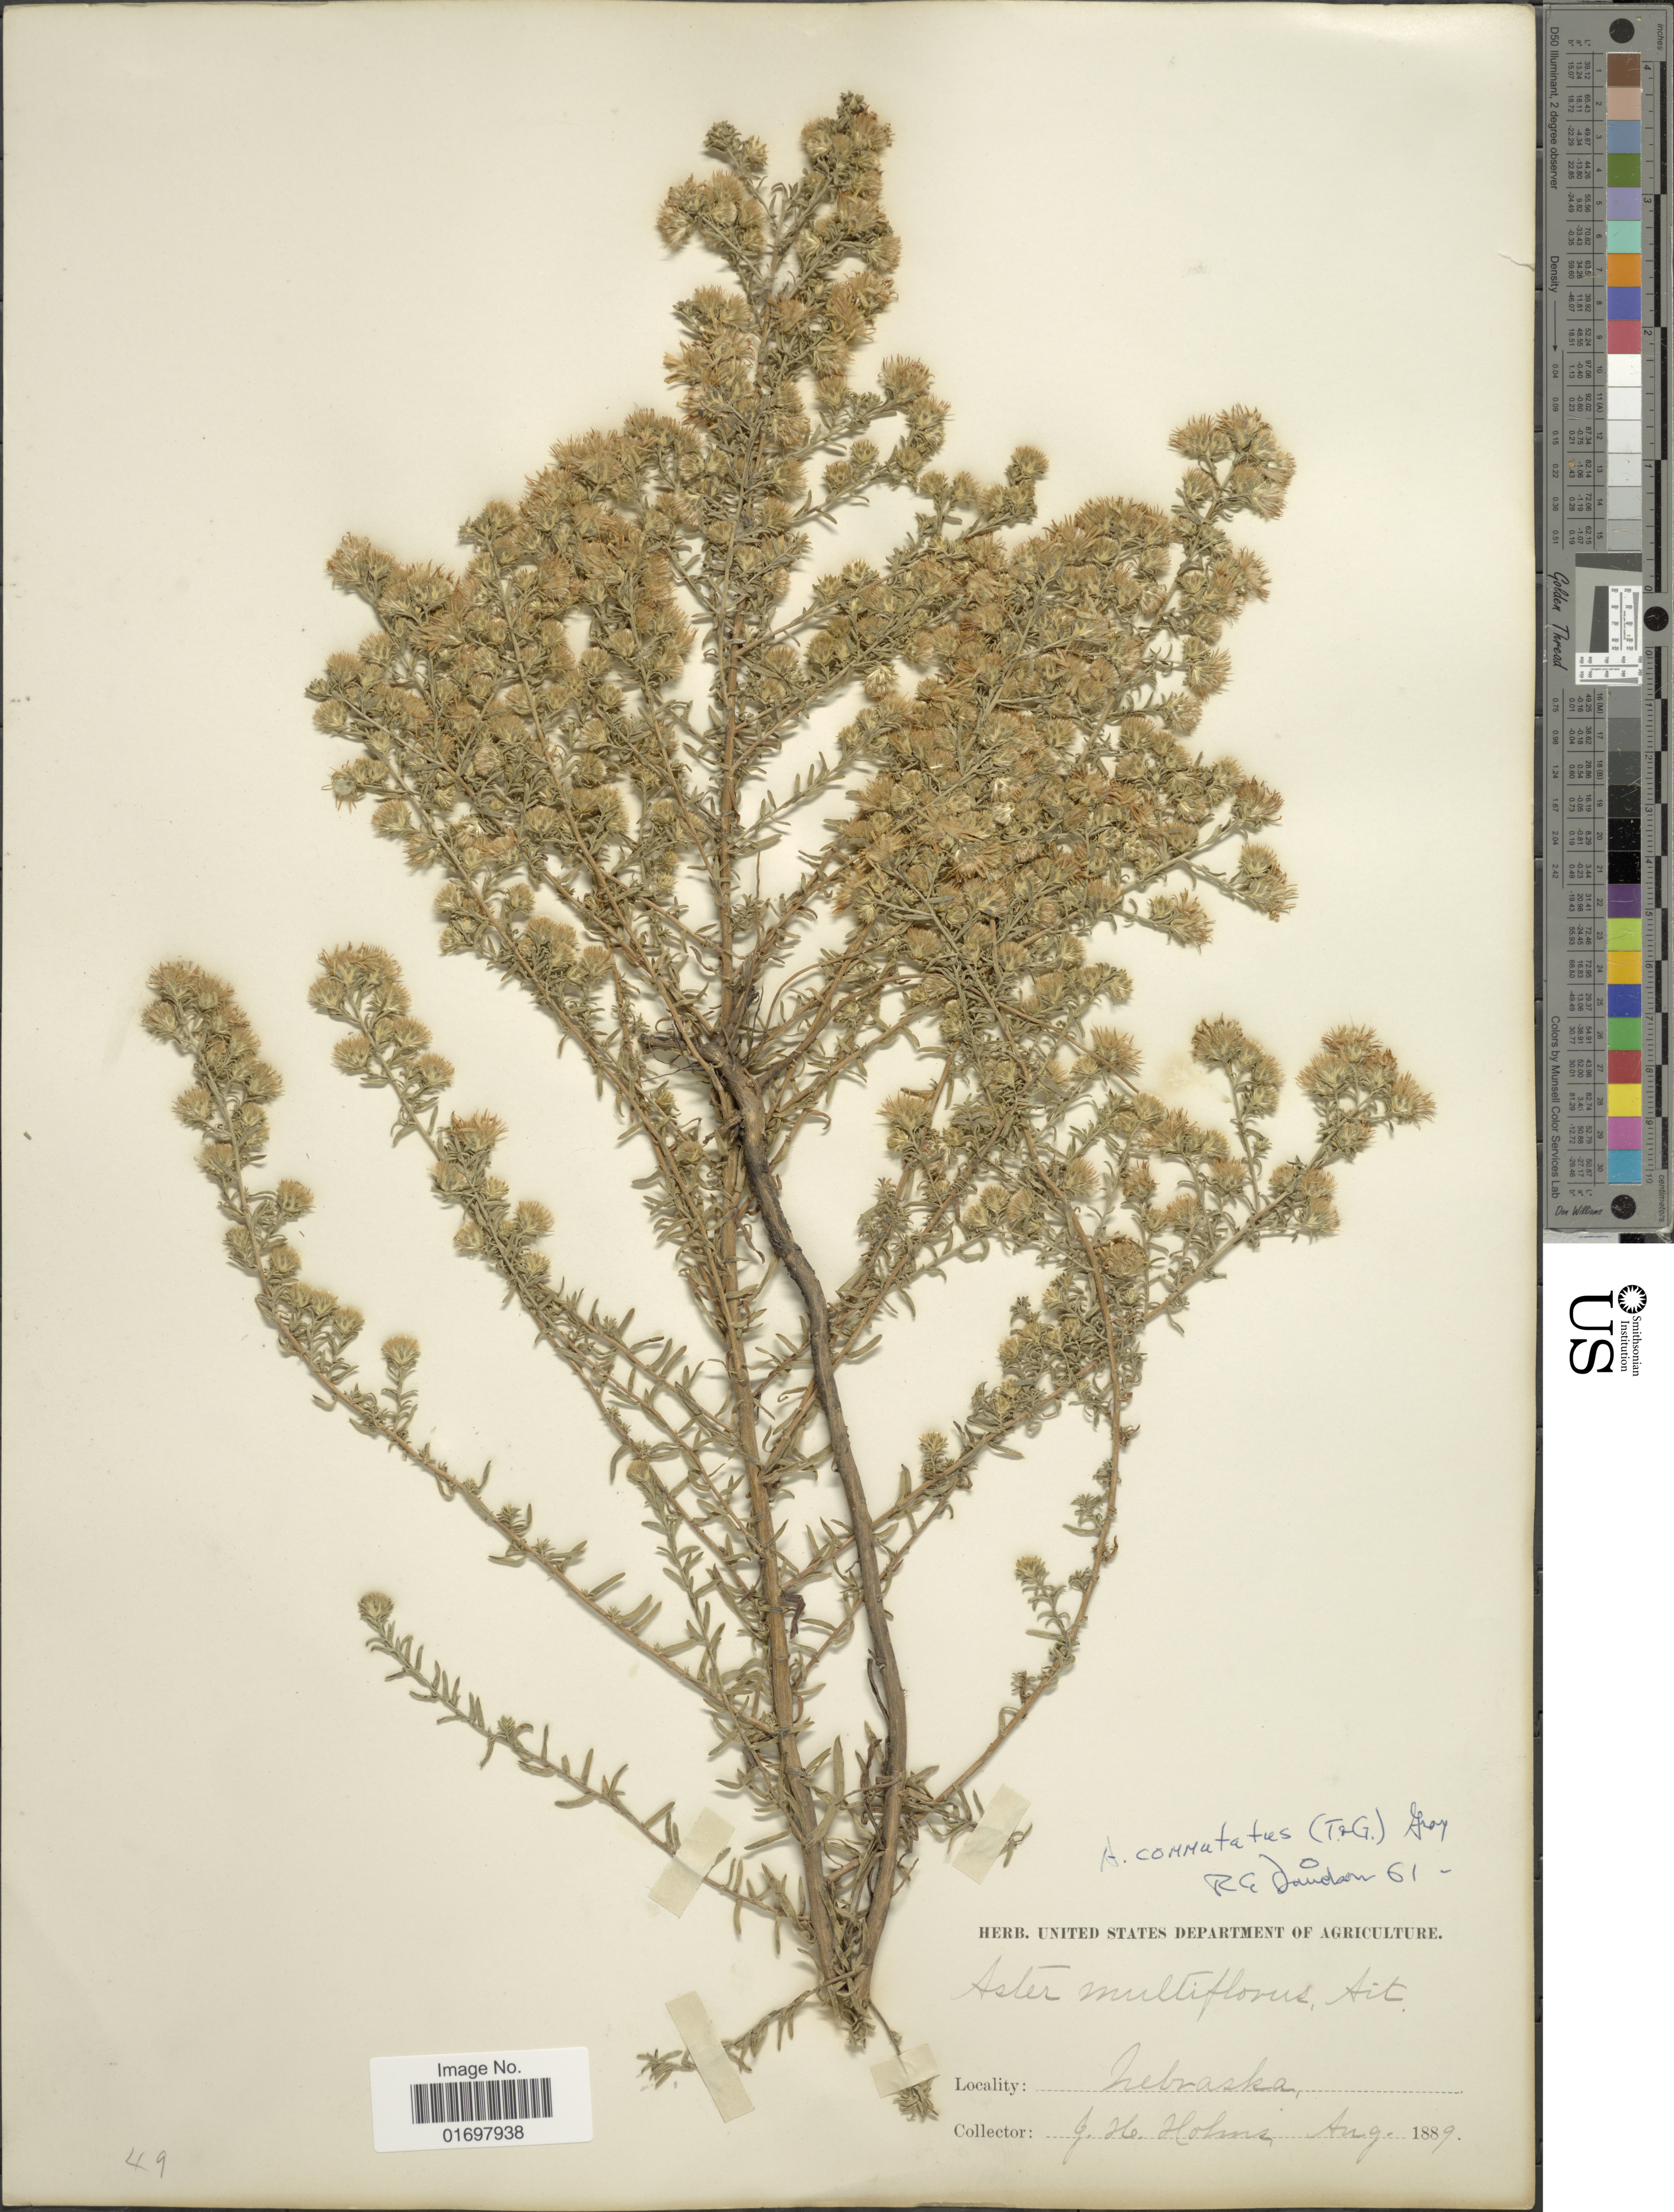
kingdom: Plantae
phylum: Tracheophyta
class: Magnoliopsida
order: Asterales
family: Asteraceae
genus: Symphyotrichum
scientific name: Symphyotrichum falcatum var. commutatum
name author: (Torr. & A. Gray) G.L. Nesom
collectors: J. H. Holms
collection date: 1889-08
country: United States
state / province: Nebraska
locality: Nebraska.